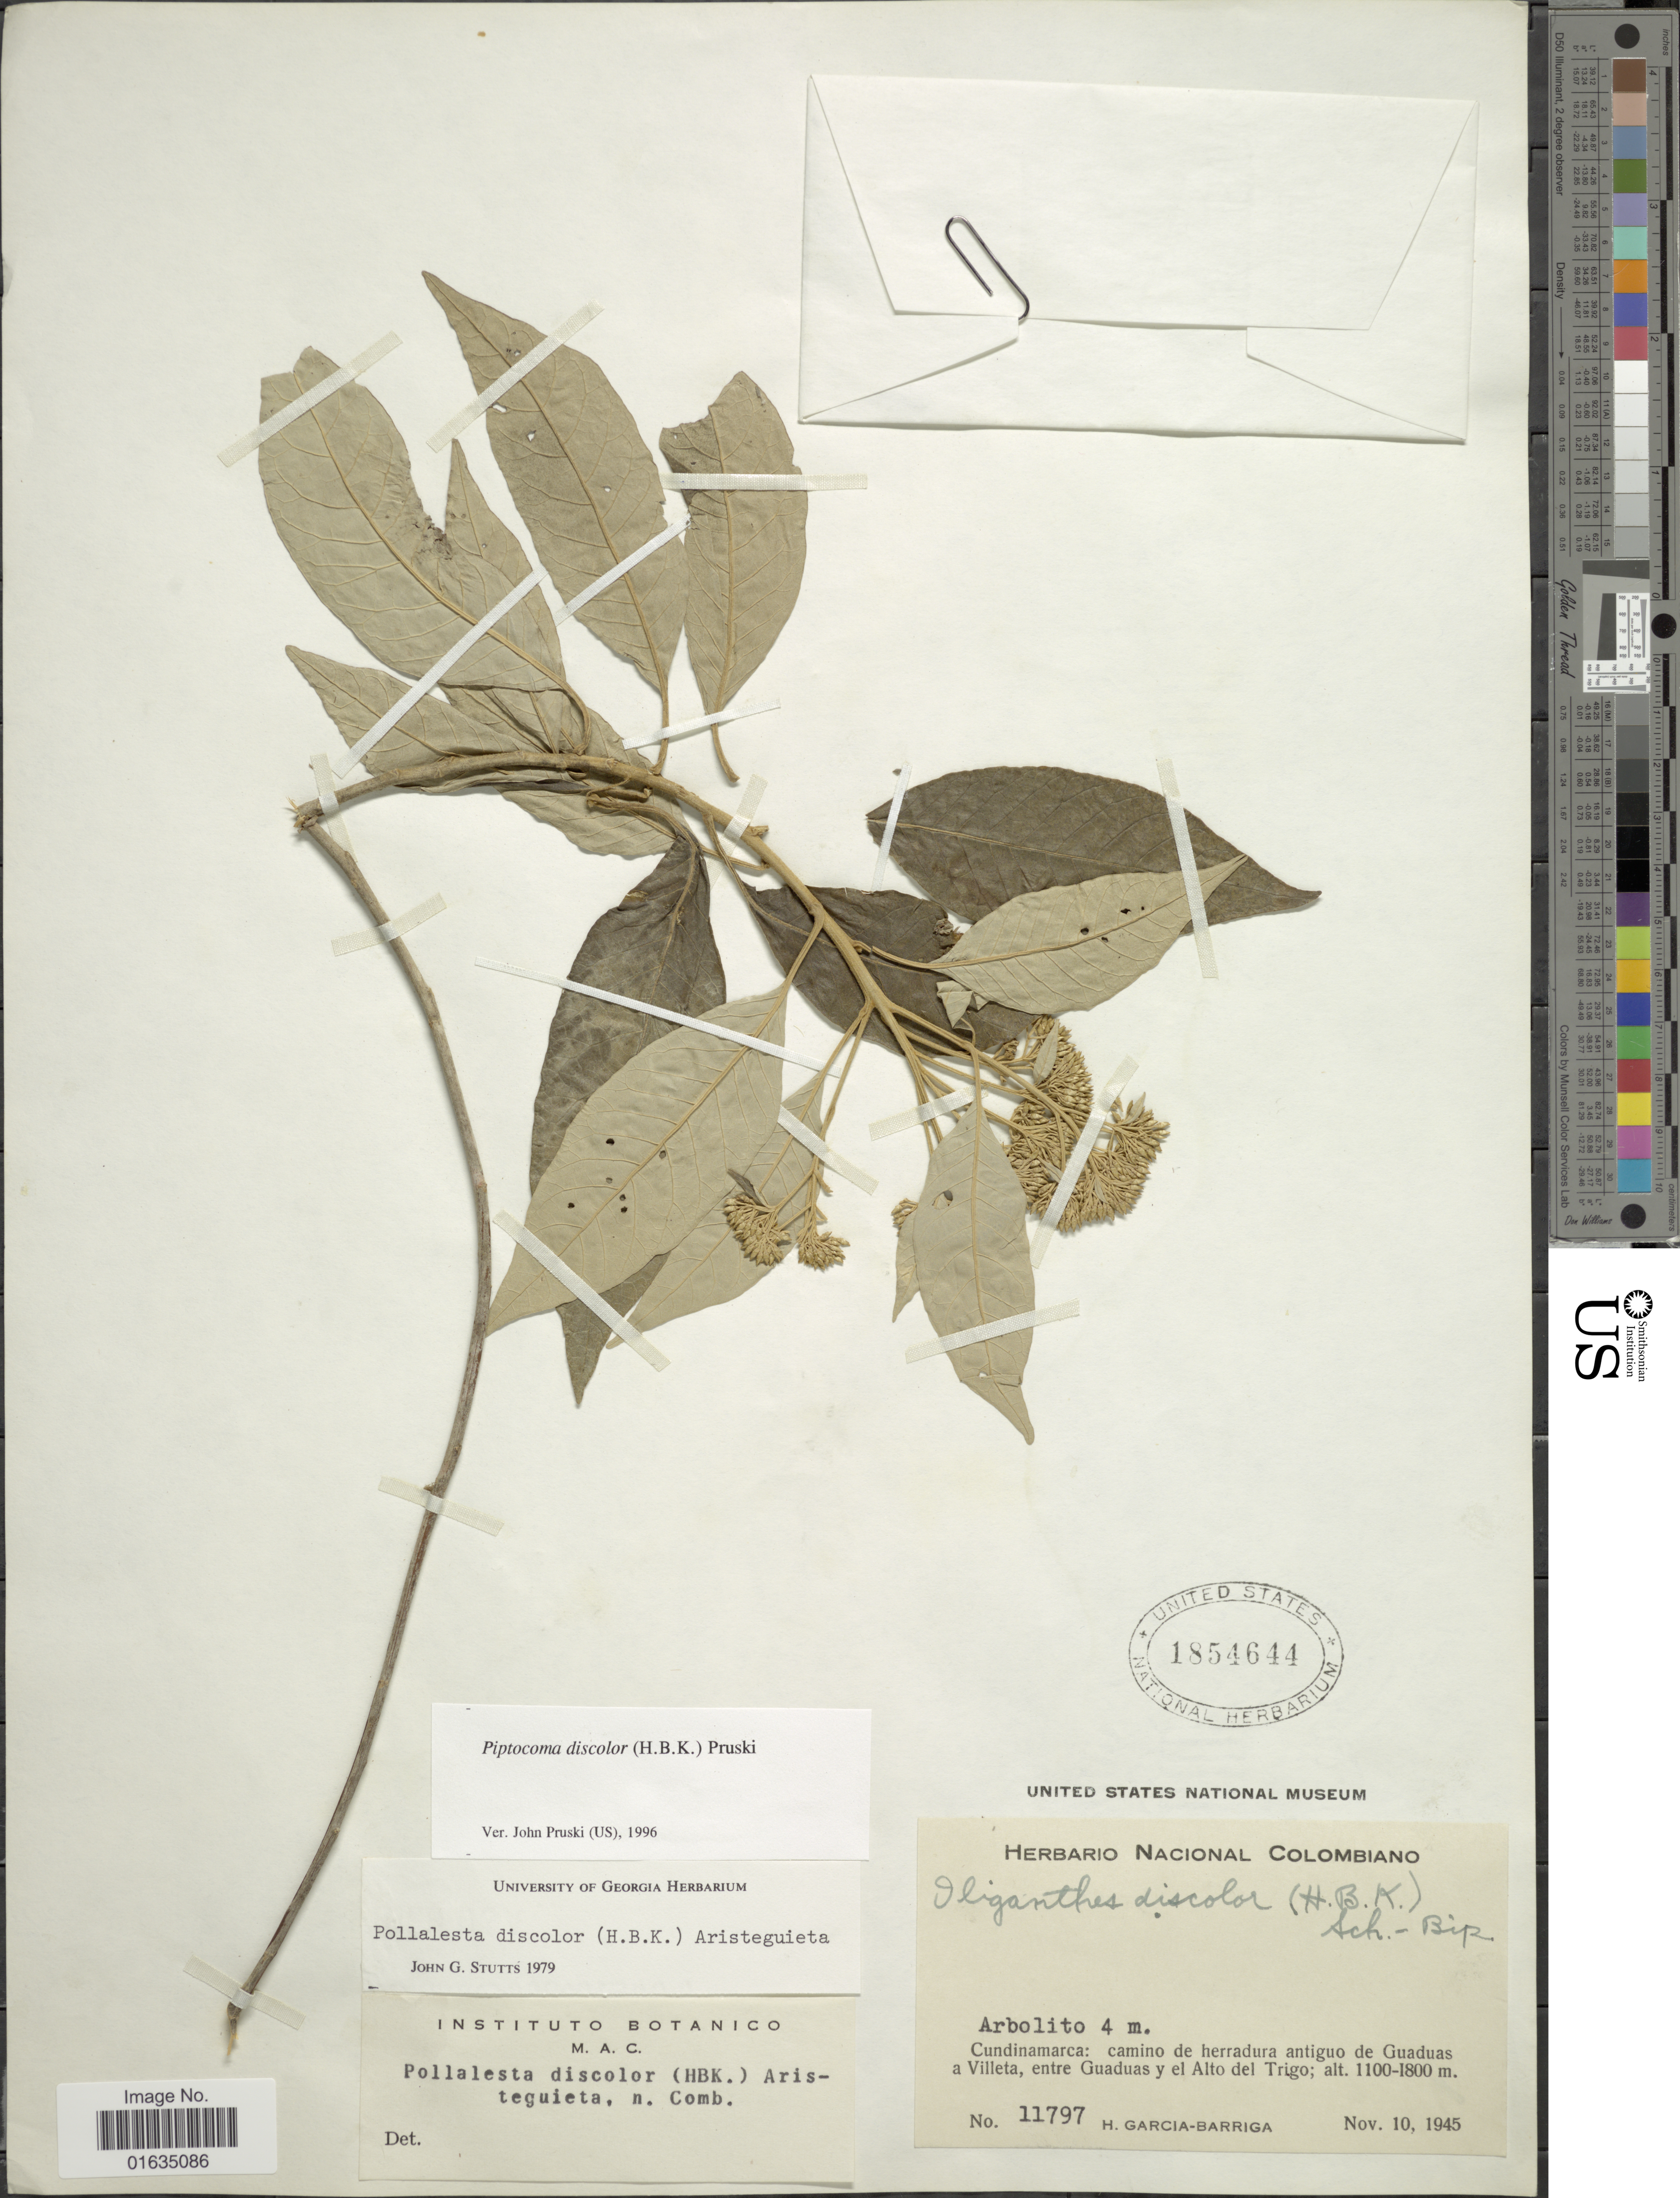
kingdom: Plantae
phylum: Tracheophyta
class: Magnoliopsida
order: Asterales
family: Asteraceae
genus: Pollalesta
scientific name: Pollalesta discolor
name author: (Kunth) Aristeg.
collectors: H. García Barriga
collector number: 11797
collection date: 1945-11-10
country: Colombia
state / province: Cundinamarca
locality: Camino de herradura antiguo de Guaduas a Villeta, entre Guaduas y el Alto del Trigo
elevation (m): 1100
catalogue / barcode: US 1854644